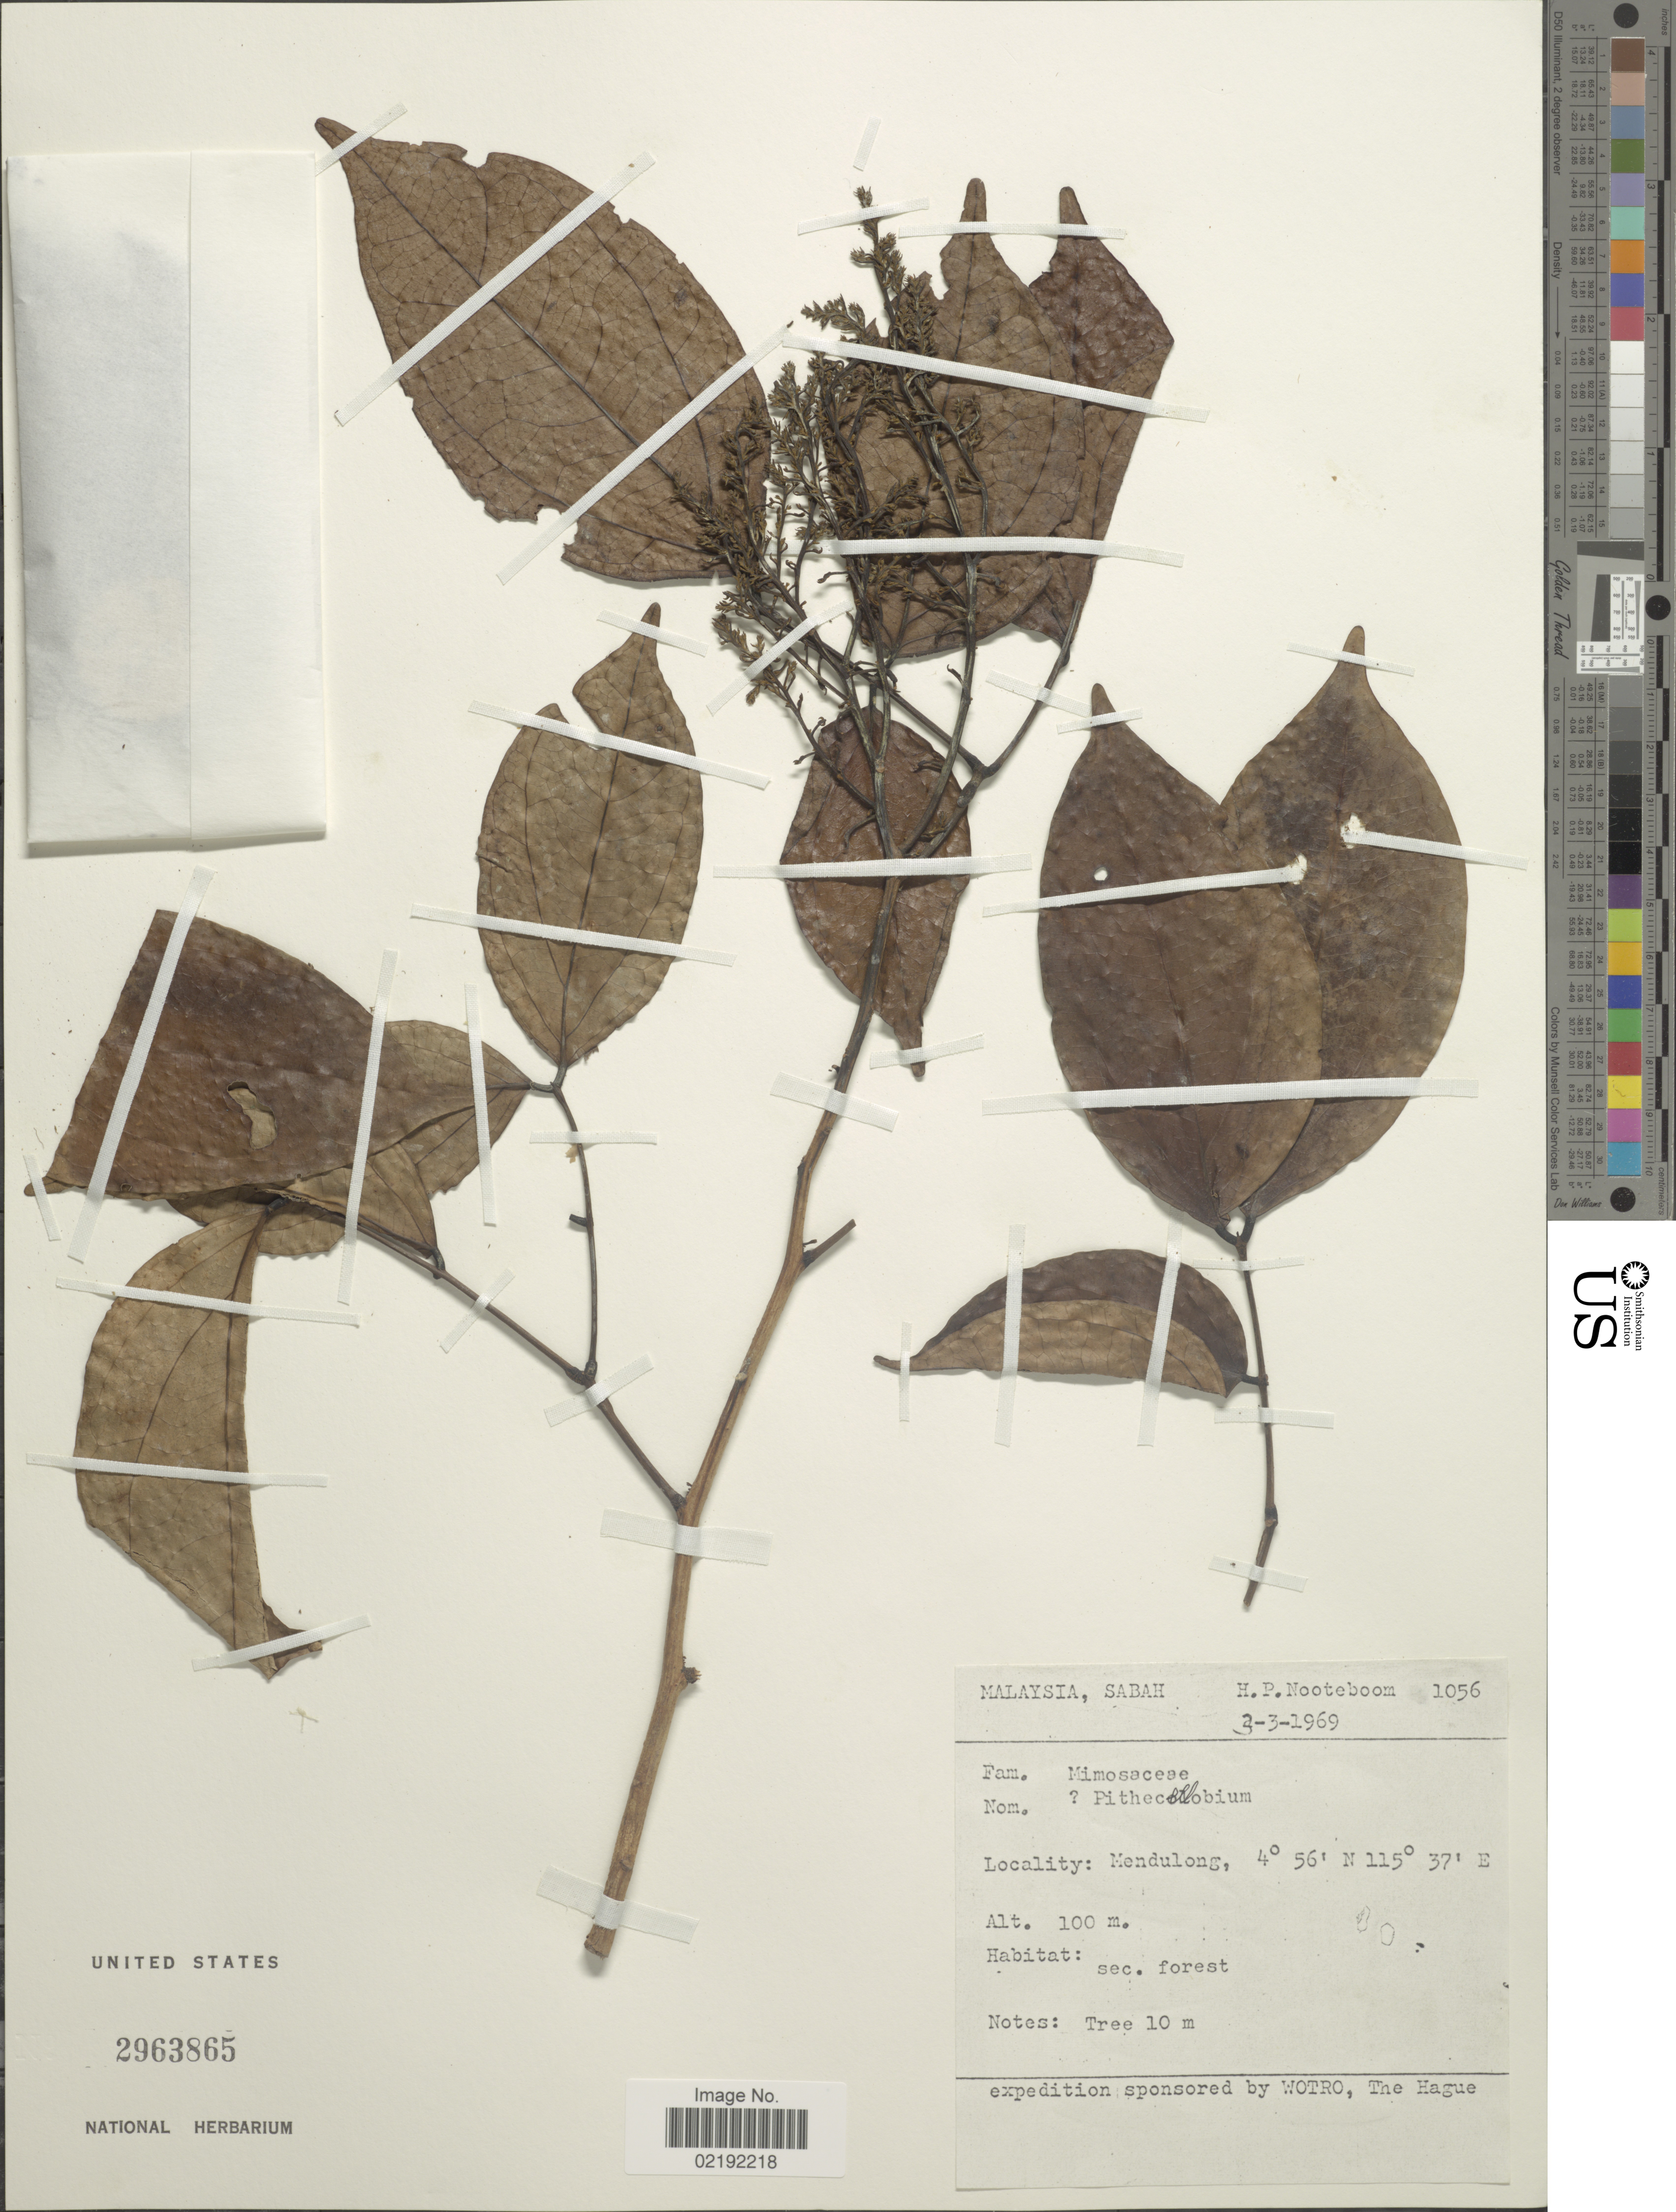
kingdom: Plantae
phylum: Tracheophyta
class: Magnoliopsida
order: Fabales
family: Fabaceae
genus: Pithecellobium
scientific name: Pithecellobium sp.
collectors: H. P. Nooteboom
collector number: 1056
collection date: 1969-03-03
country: Malaysia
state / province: Sabah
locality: Mendulong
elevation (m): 100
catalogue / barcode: US 2963865